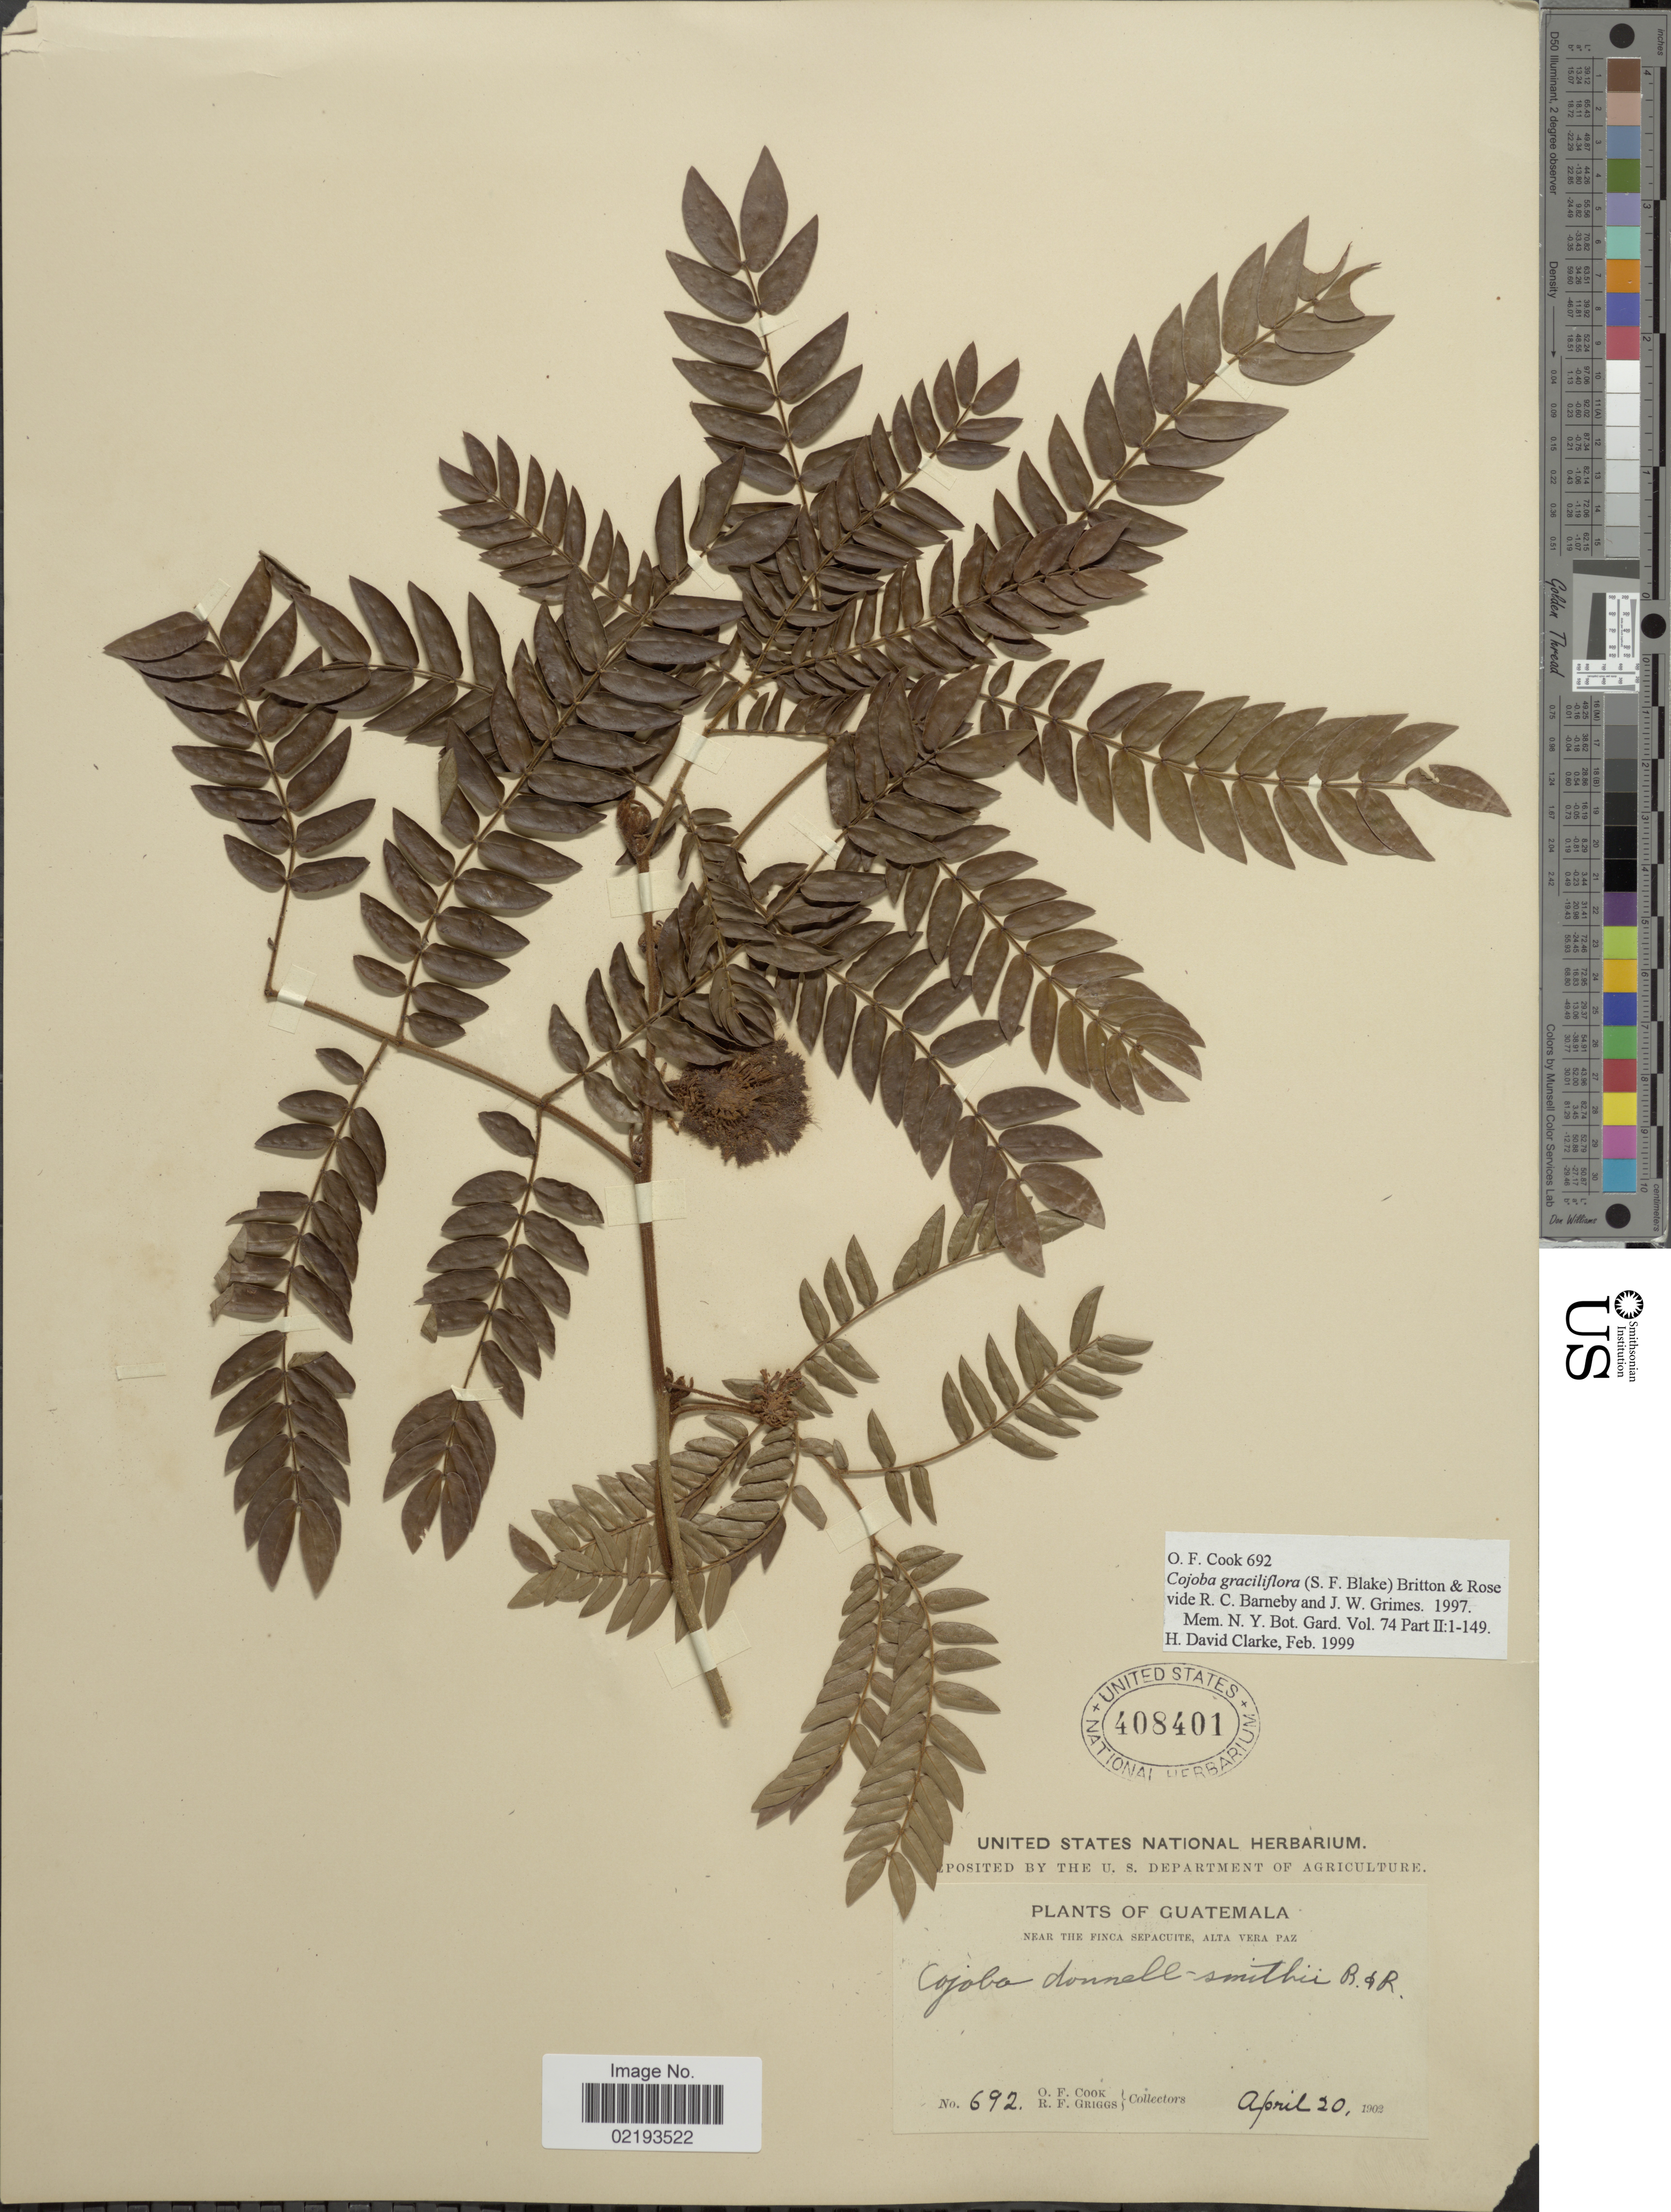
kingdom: Plantae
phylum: Tracheophyta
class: Magnoliopsida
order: Fabales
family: Fabaceae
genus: Cojoba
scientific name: Cojoba graciliflora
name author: (S.F. Blake) Britton & Rose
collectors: O. F. Cook & R. F. Griggs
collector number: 692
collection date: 1902-04-20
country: Guatemala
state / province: Alta Verapaz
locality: Near the Finca Sepacuite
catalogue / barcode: US 408401